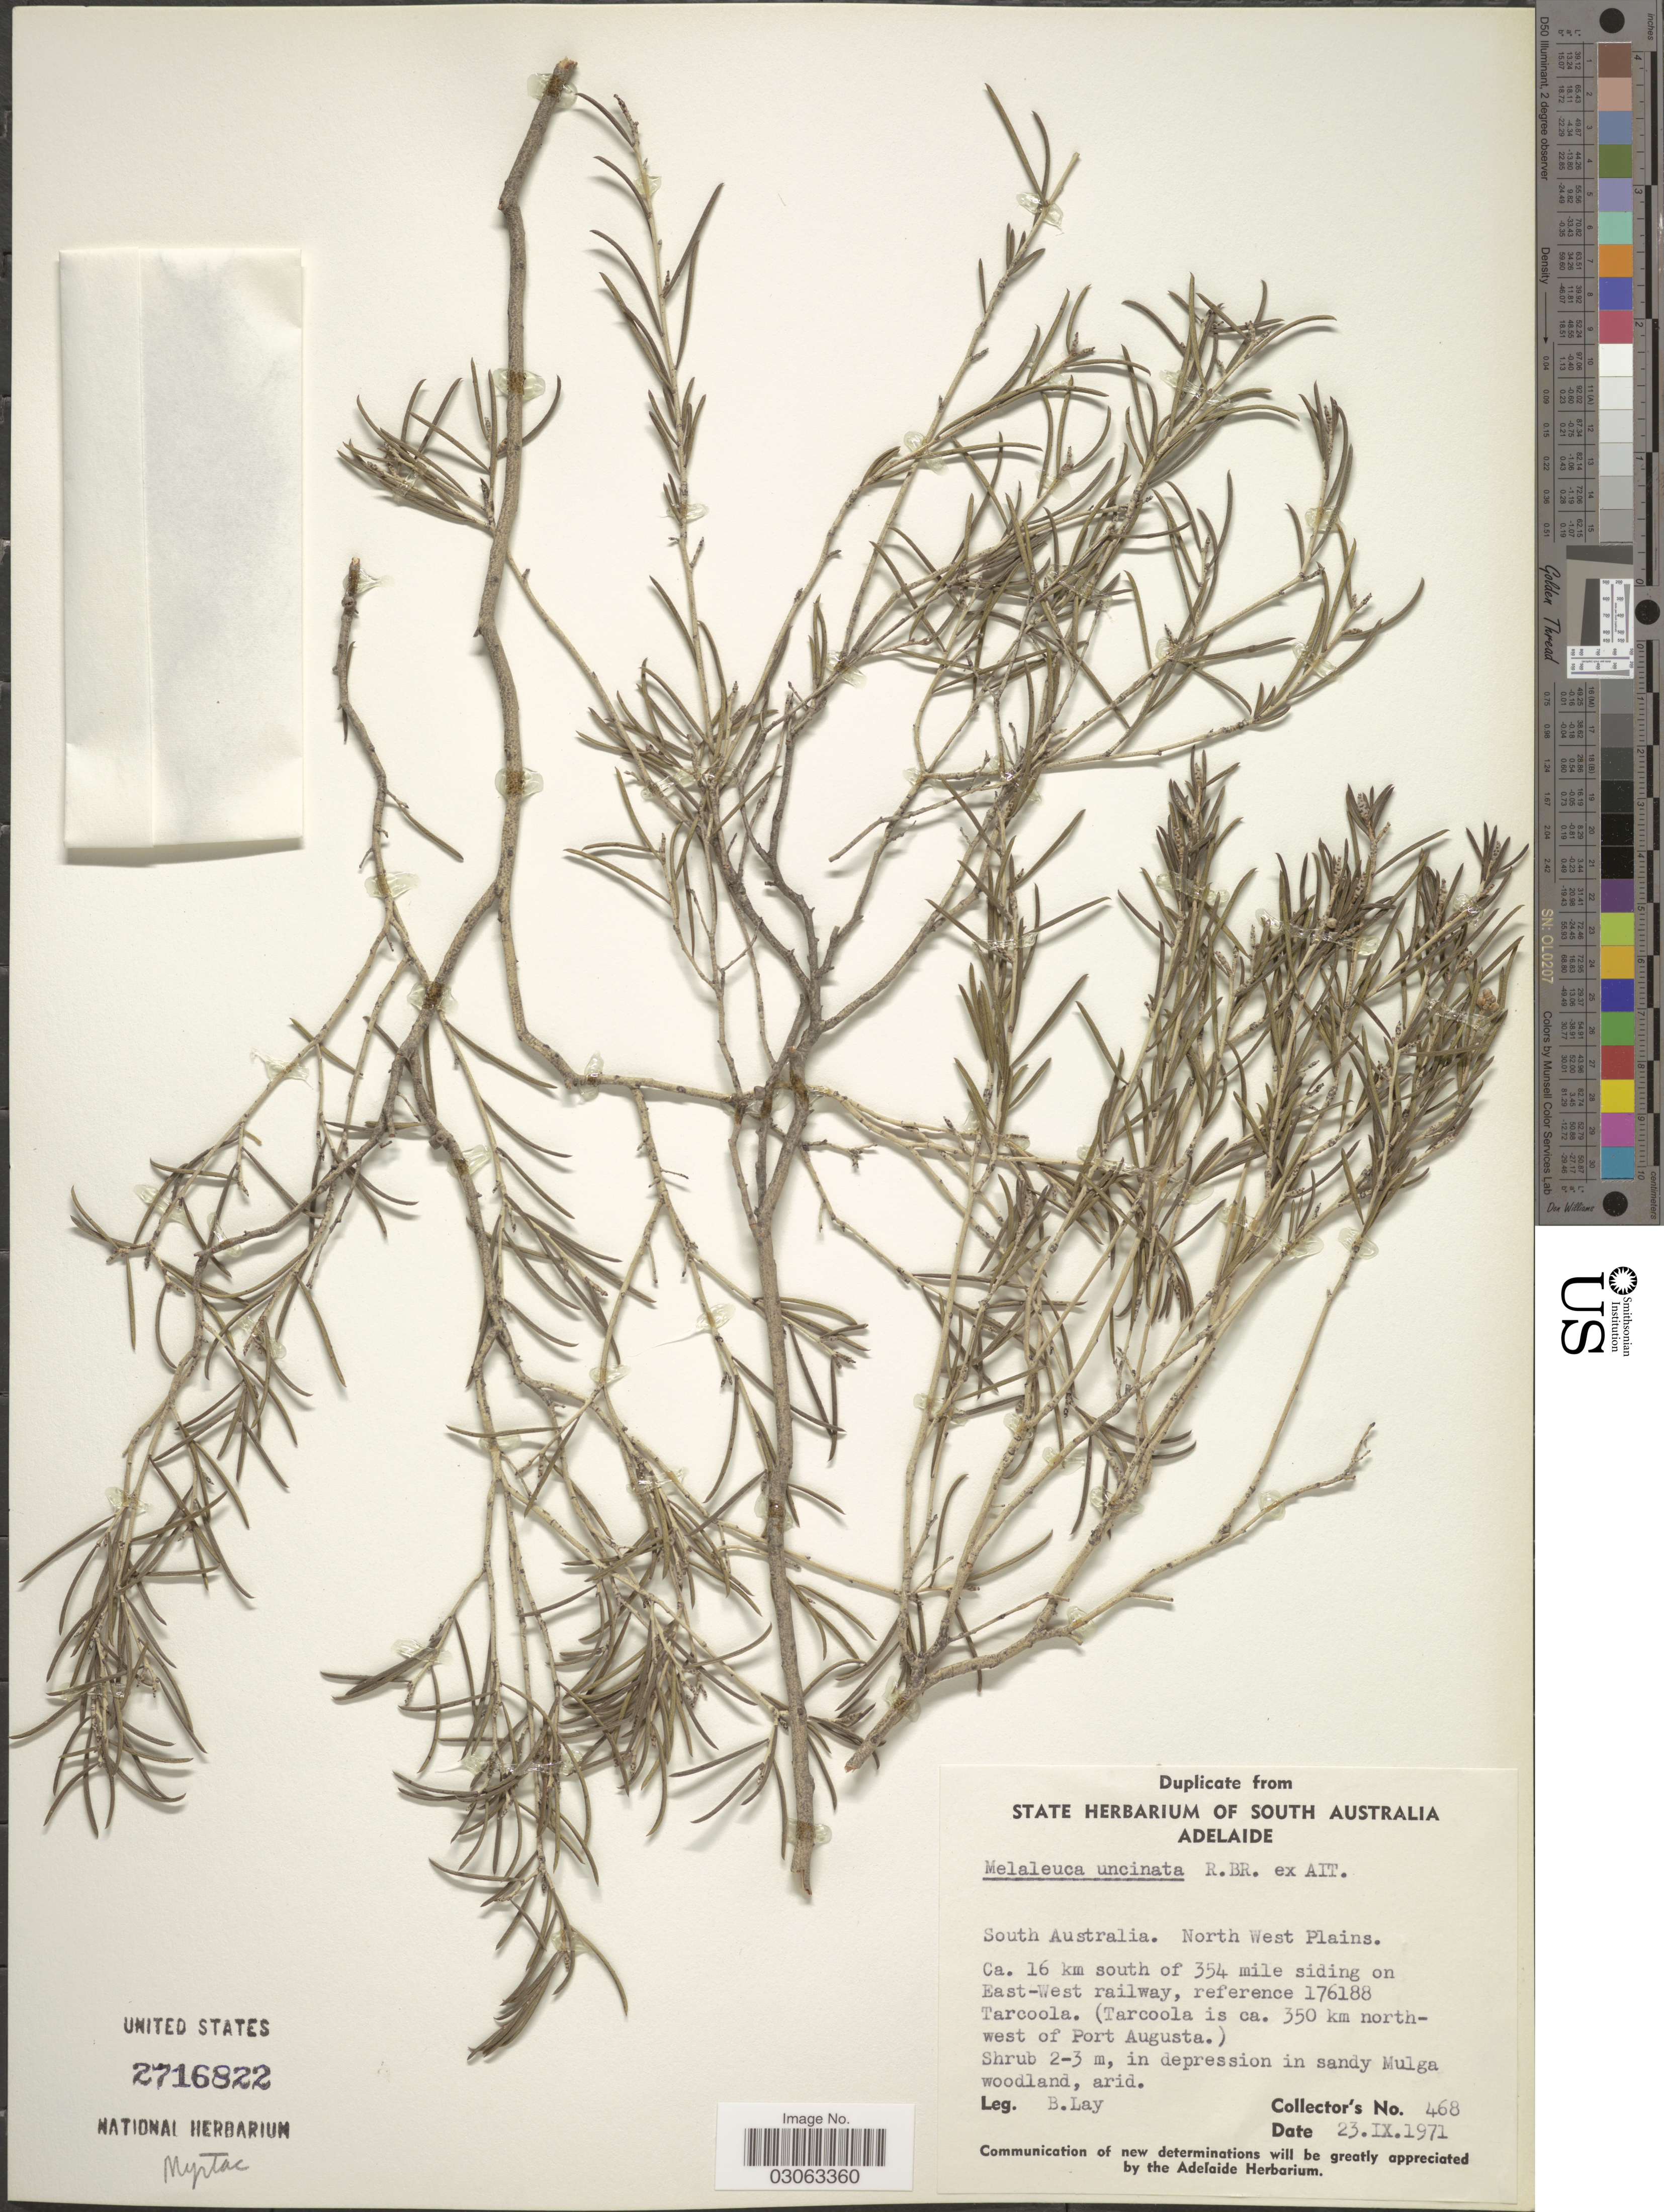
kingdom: Plantae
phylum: Tracheophyta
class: Magnoliopsida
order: Myrtales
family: Myrtaceae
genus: Melaleuca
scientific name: Melaleuca uncinata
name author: R. Br.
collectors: B. Lay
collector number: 468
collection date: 1971-09-23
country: Australia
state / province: South Australia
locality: North West Plains. Ca. 16 km south of 354 mile siding on East-West railway, reference 176188 Tarcoola. (Tarcoola is ca. 350 km north-west of Port Augusta).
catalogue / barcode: US 2716822